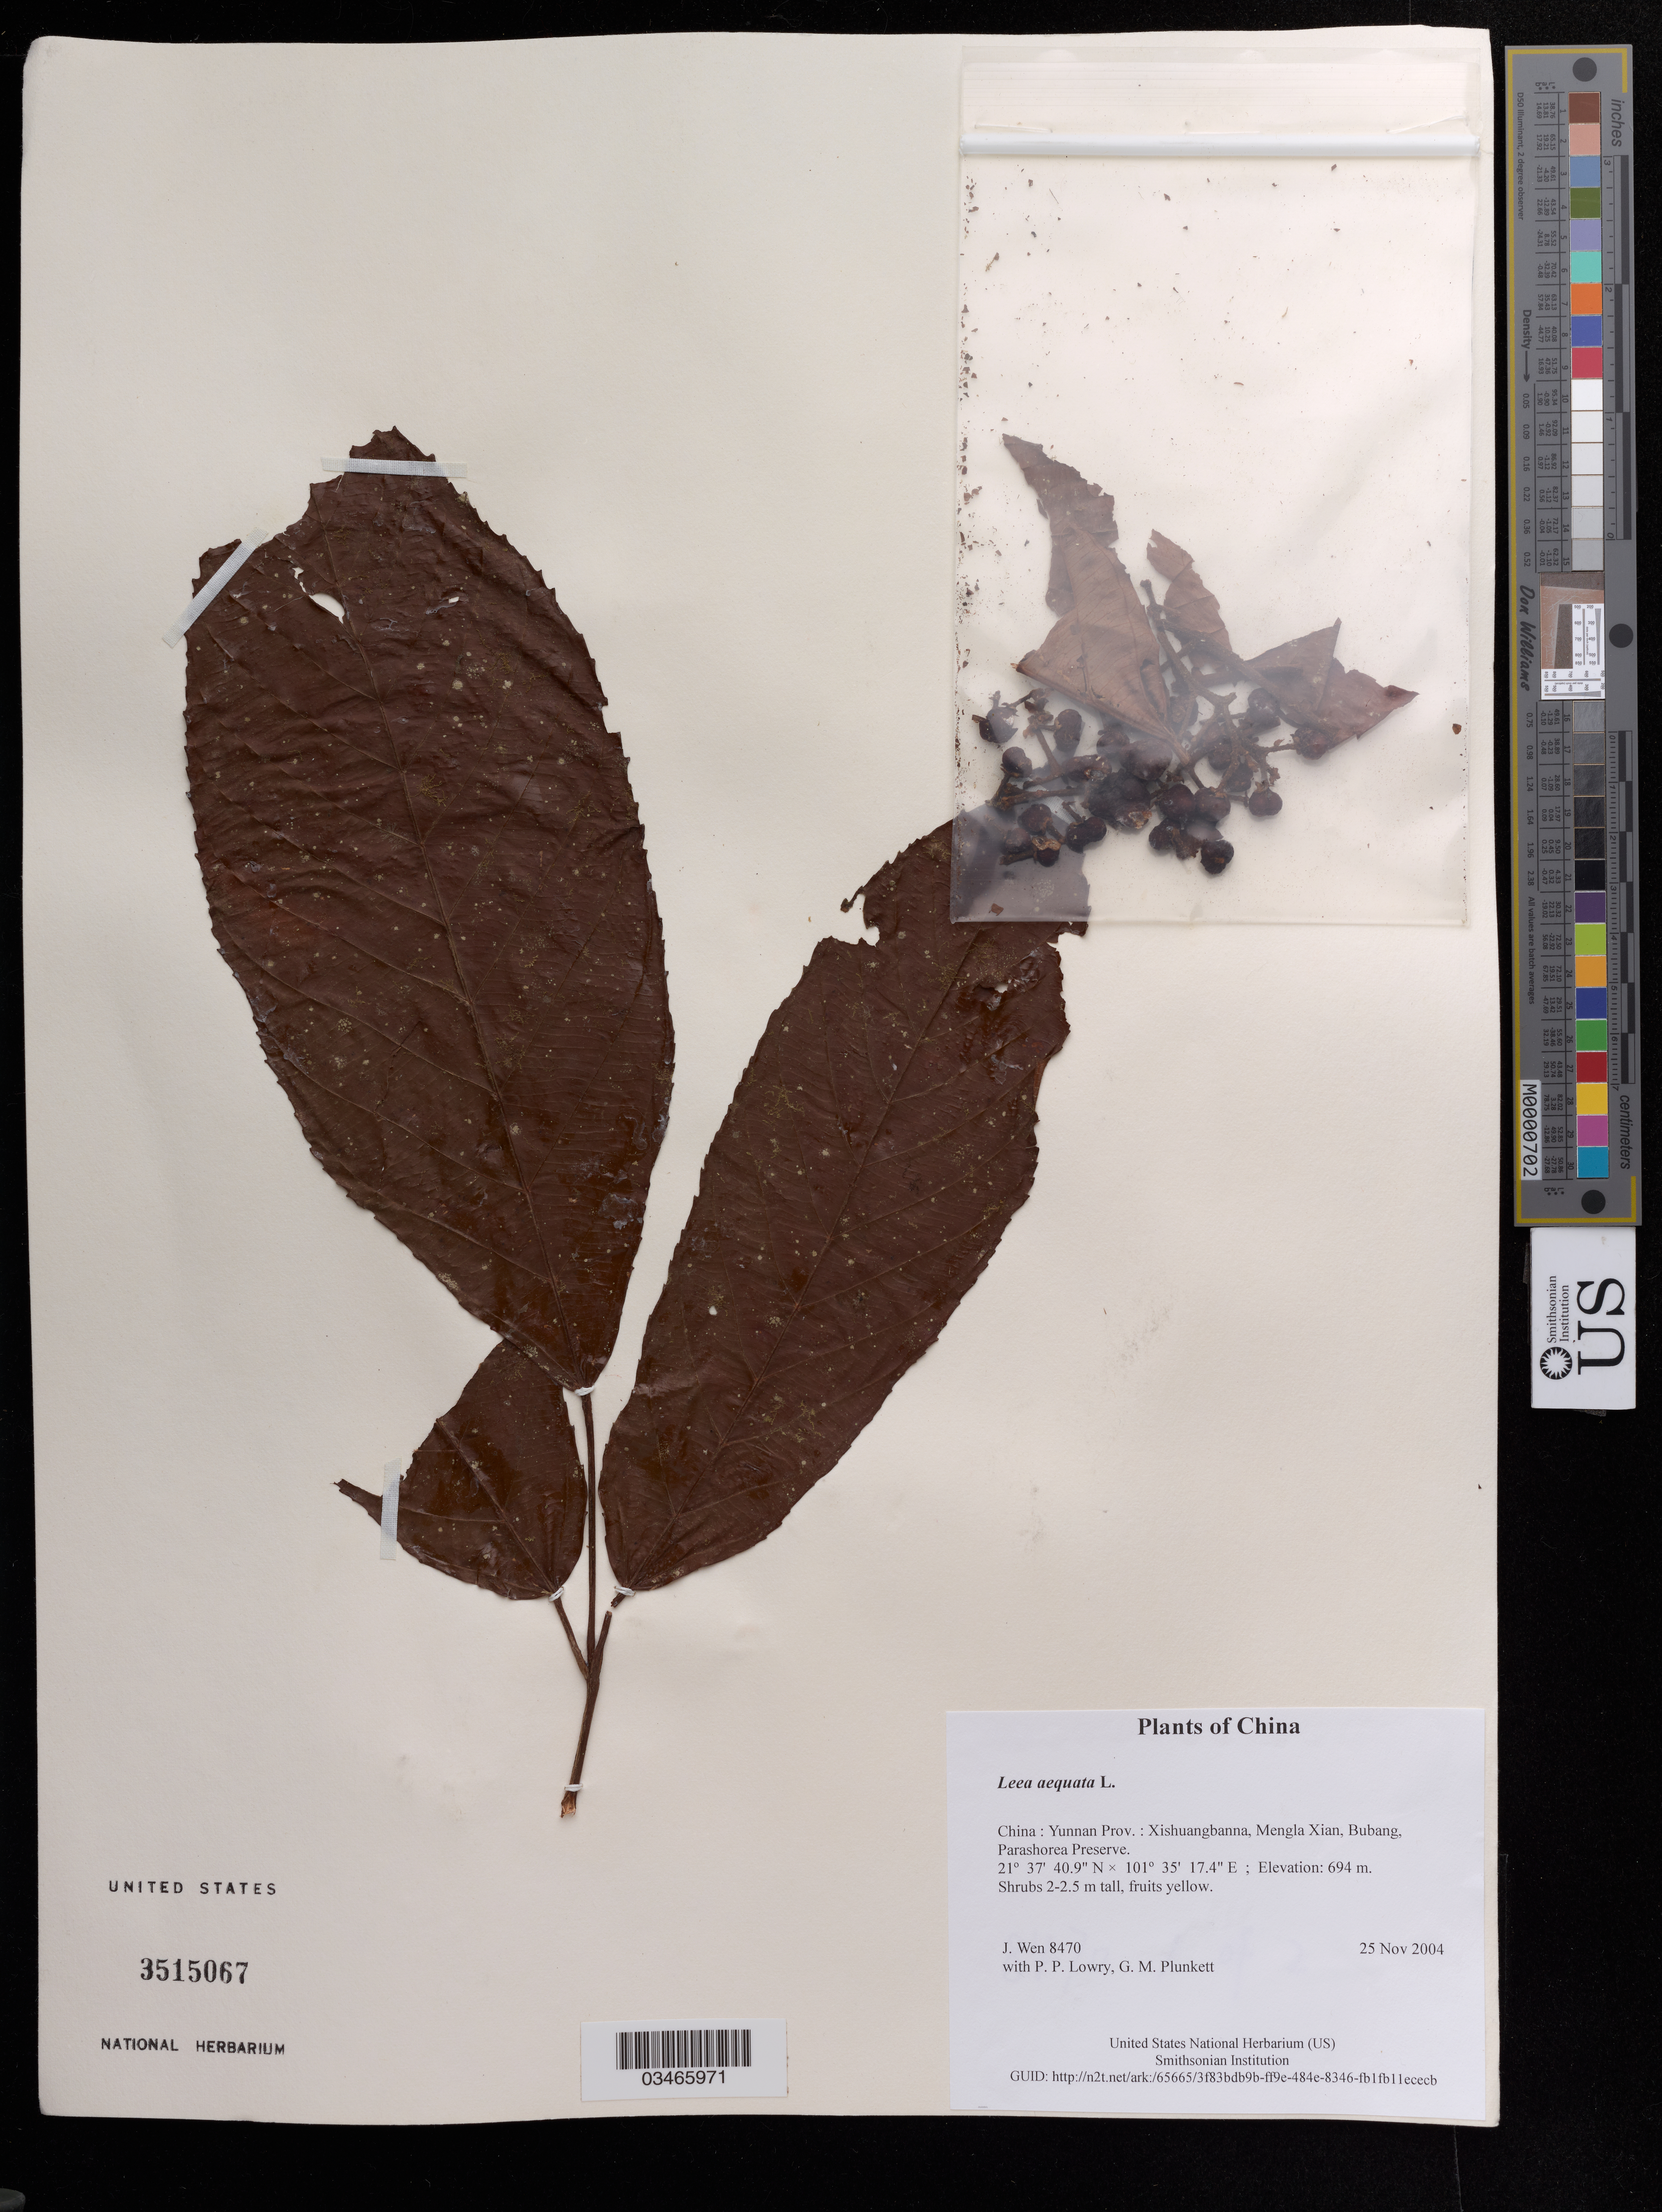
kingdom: Plantae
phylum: Tracheophyta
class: Magnoliopsida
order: Vitales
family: Vitaceae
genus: Leea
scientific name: Leea aequata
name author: L.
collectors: J. Wen, P. P. Lowry & G. M. Plunkett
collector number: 8470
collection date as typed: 25 Nov 2004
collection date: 2004-11-25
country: China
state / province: Yunnan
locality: Xishuangbanna, Mengla Xian, Bubang, Parashorea Preserve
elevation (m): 694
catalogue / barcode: US 3515067